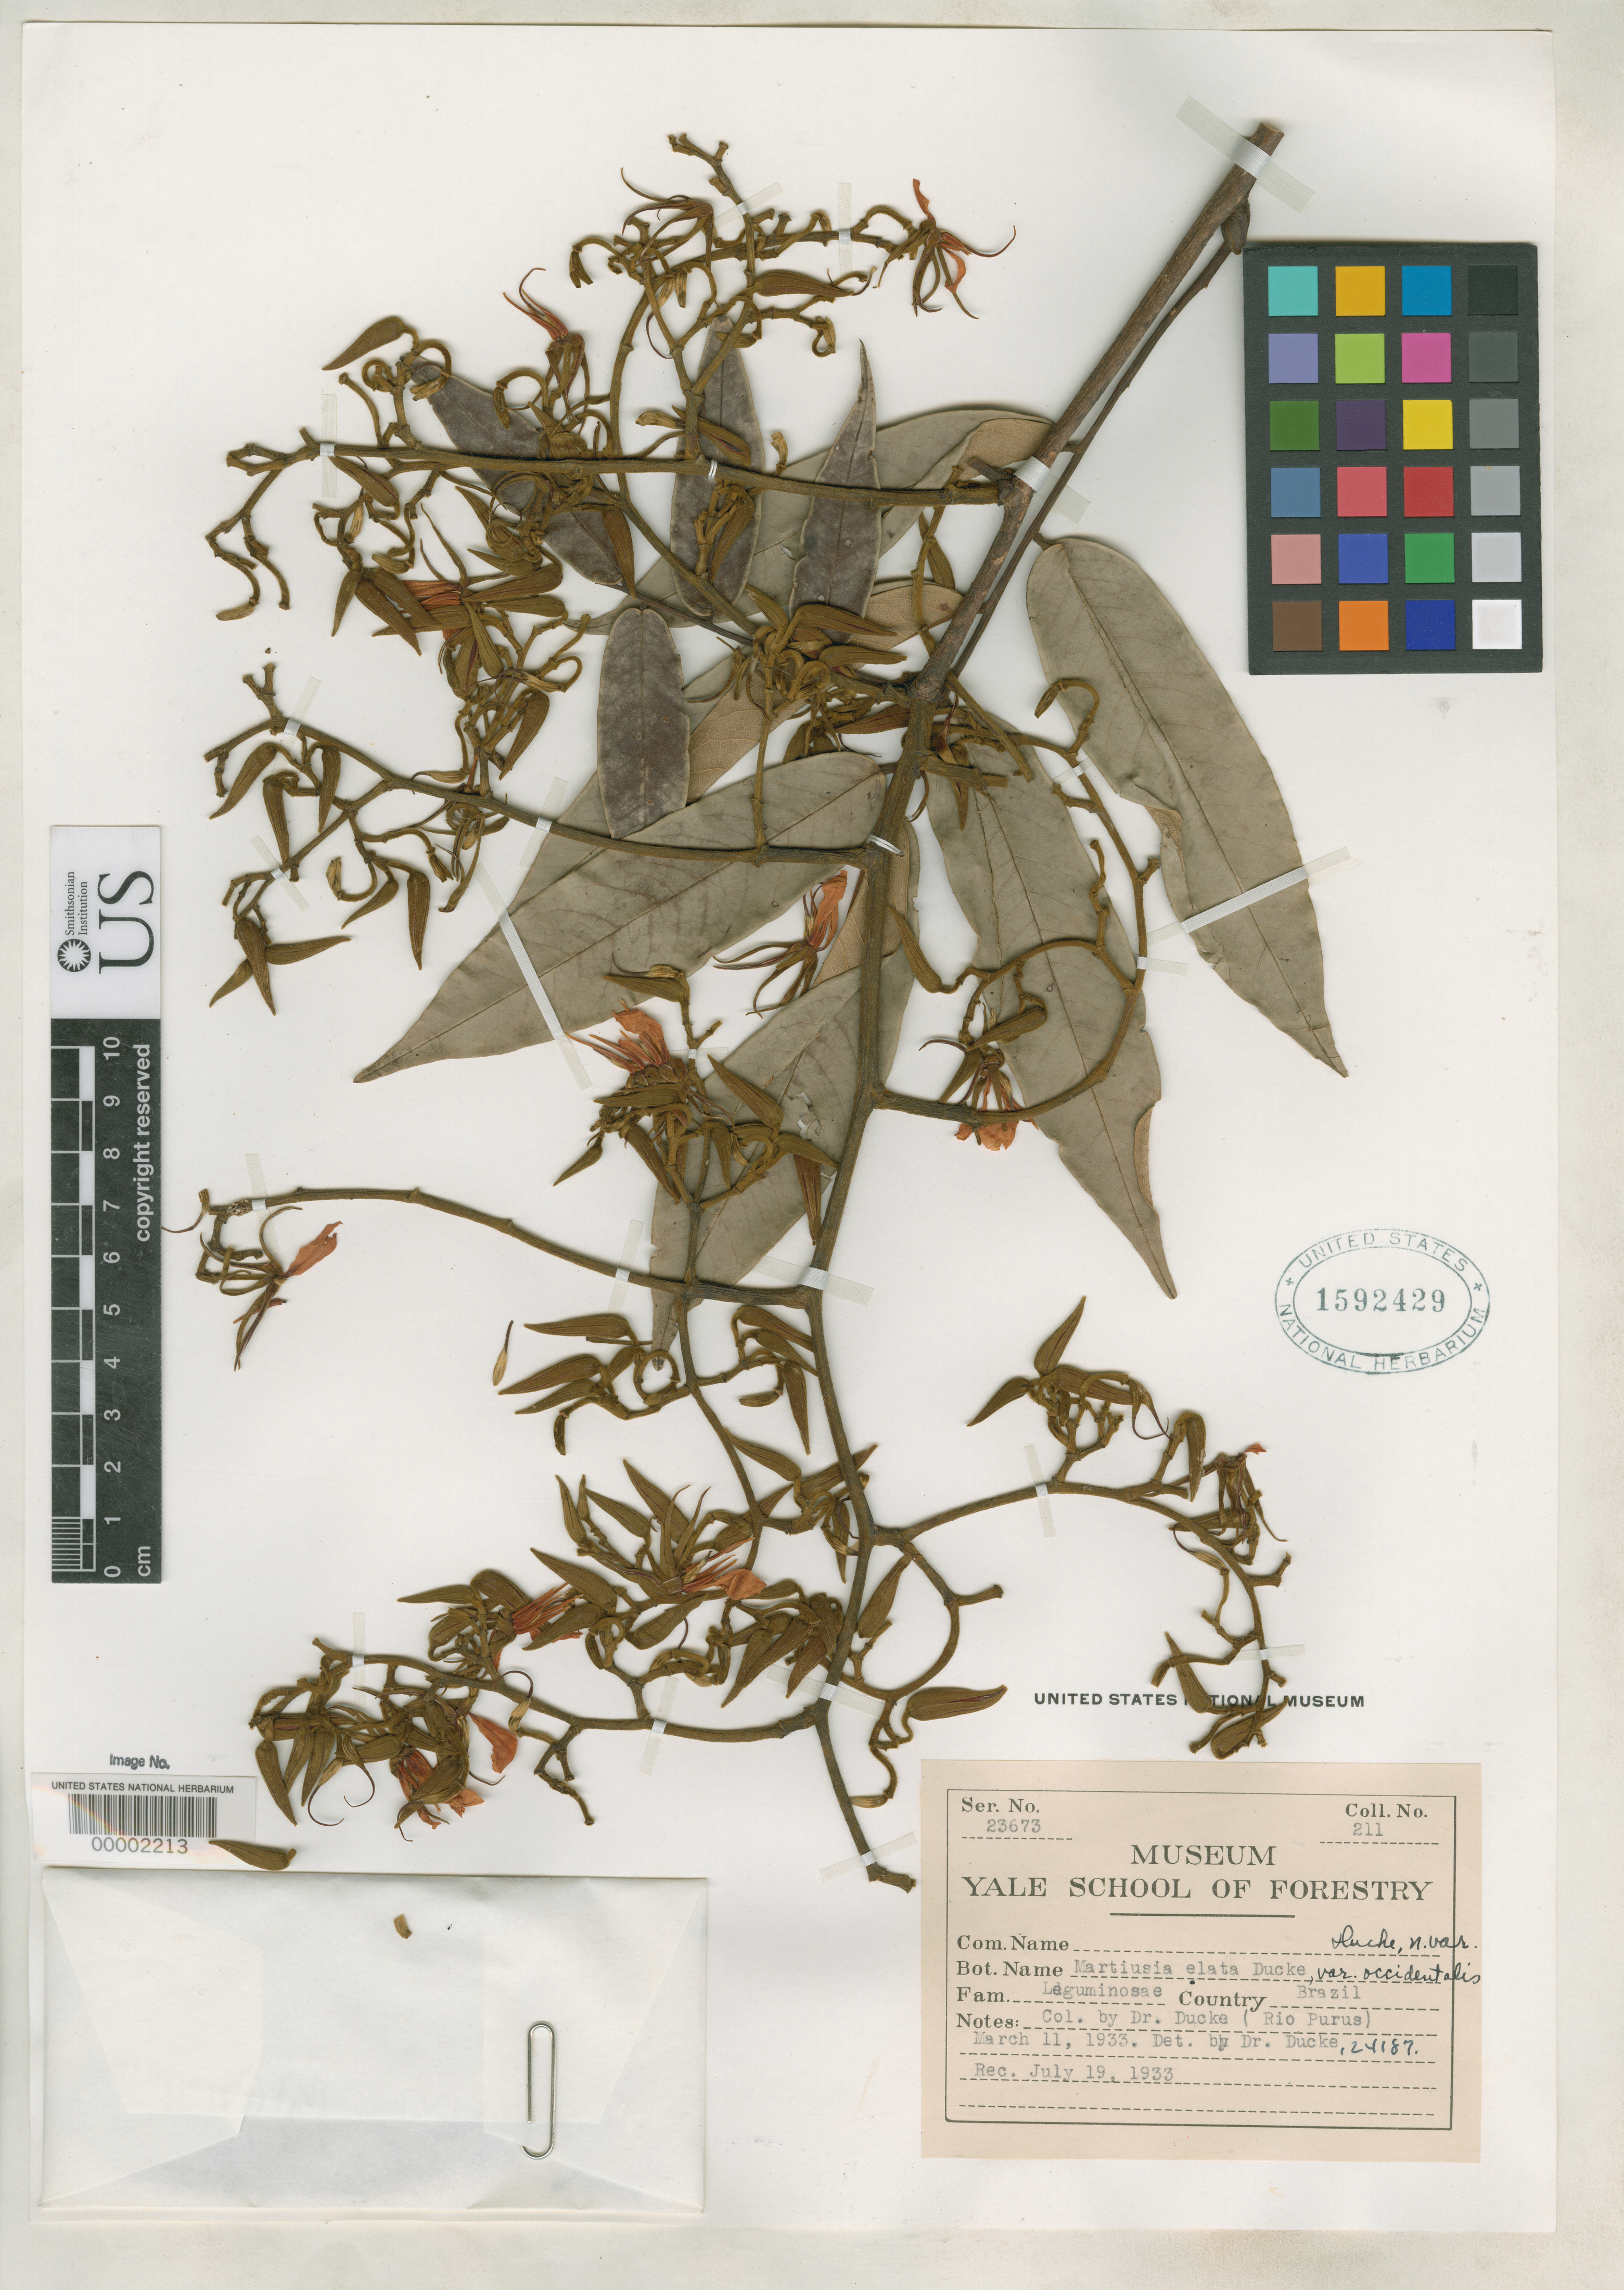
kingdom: Plantae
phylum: Tracheophyta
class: Magnoliopsida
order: Fabales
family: Fabaceae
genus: Martiusia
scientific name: Martiusia elata var. occidentalis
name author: Ducke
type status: Isotype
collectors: A. Ducke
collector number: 24187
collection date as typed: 11 Mar 1933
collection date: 1933-03-11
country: Brazil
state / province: Amazonas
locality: Rio Purus.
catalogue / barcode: US 1592429